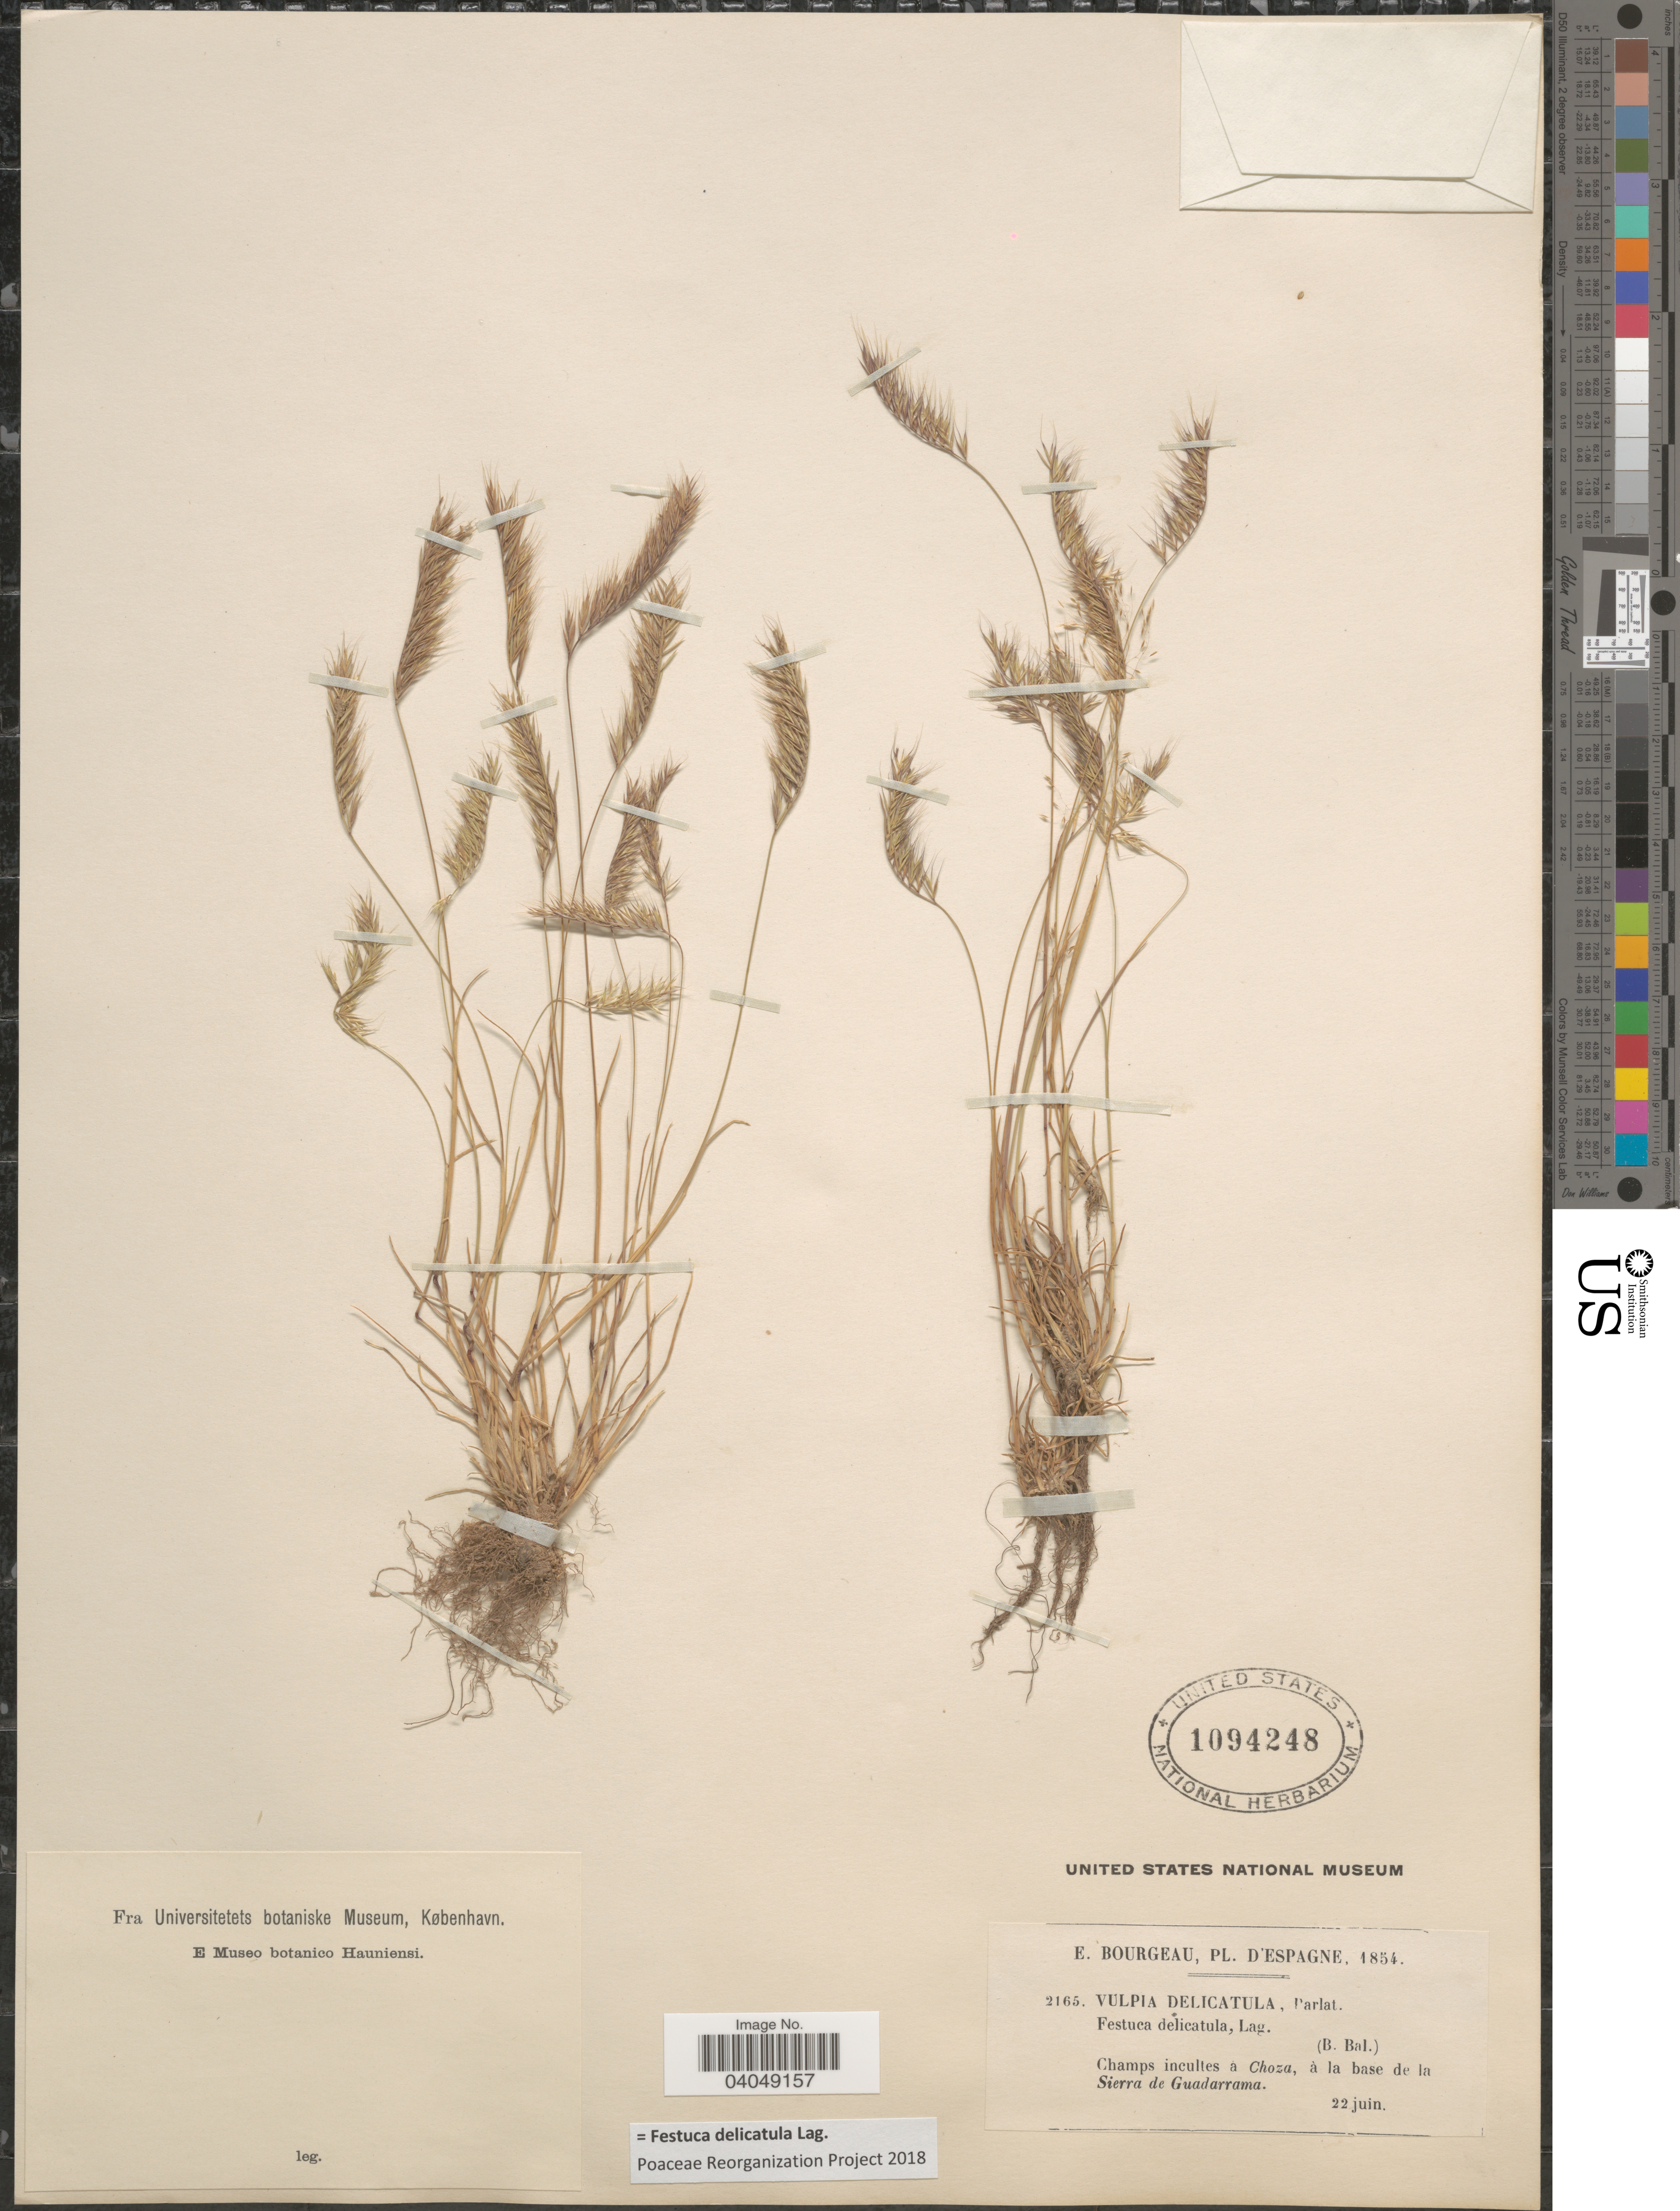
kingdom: Plantae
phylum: Tracheophyta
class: Liliopsida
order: Poales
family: Poaceae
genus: Festuca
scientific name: Festuca delicatula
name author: Lag.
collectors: E. Bourgeau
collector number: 2165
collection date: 1854-06-22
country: Spain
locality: D'Espagne. Champs incultes a Choza, à la base de la Sierra de Guadarrama.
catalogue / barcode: US 1094248